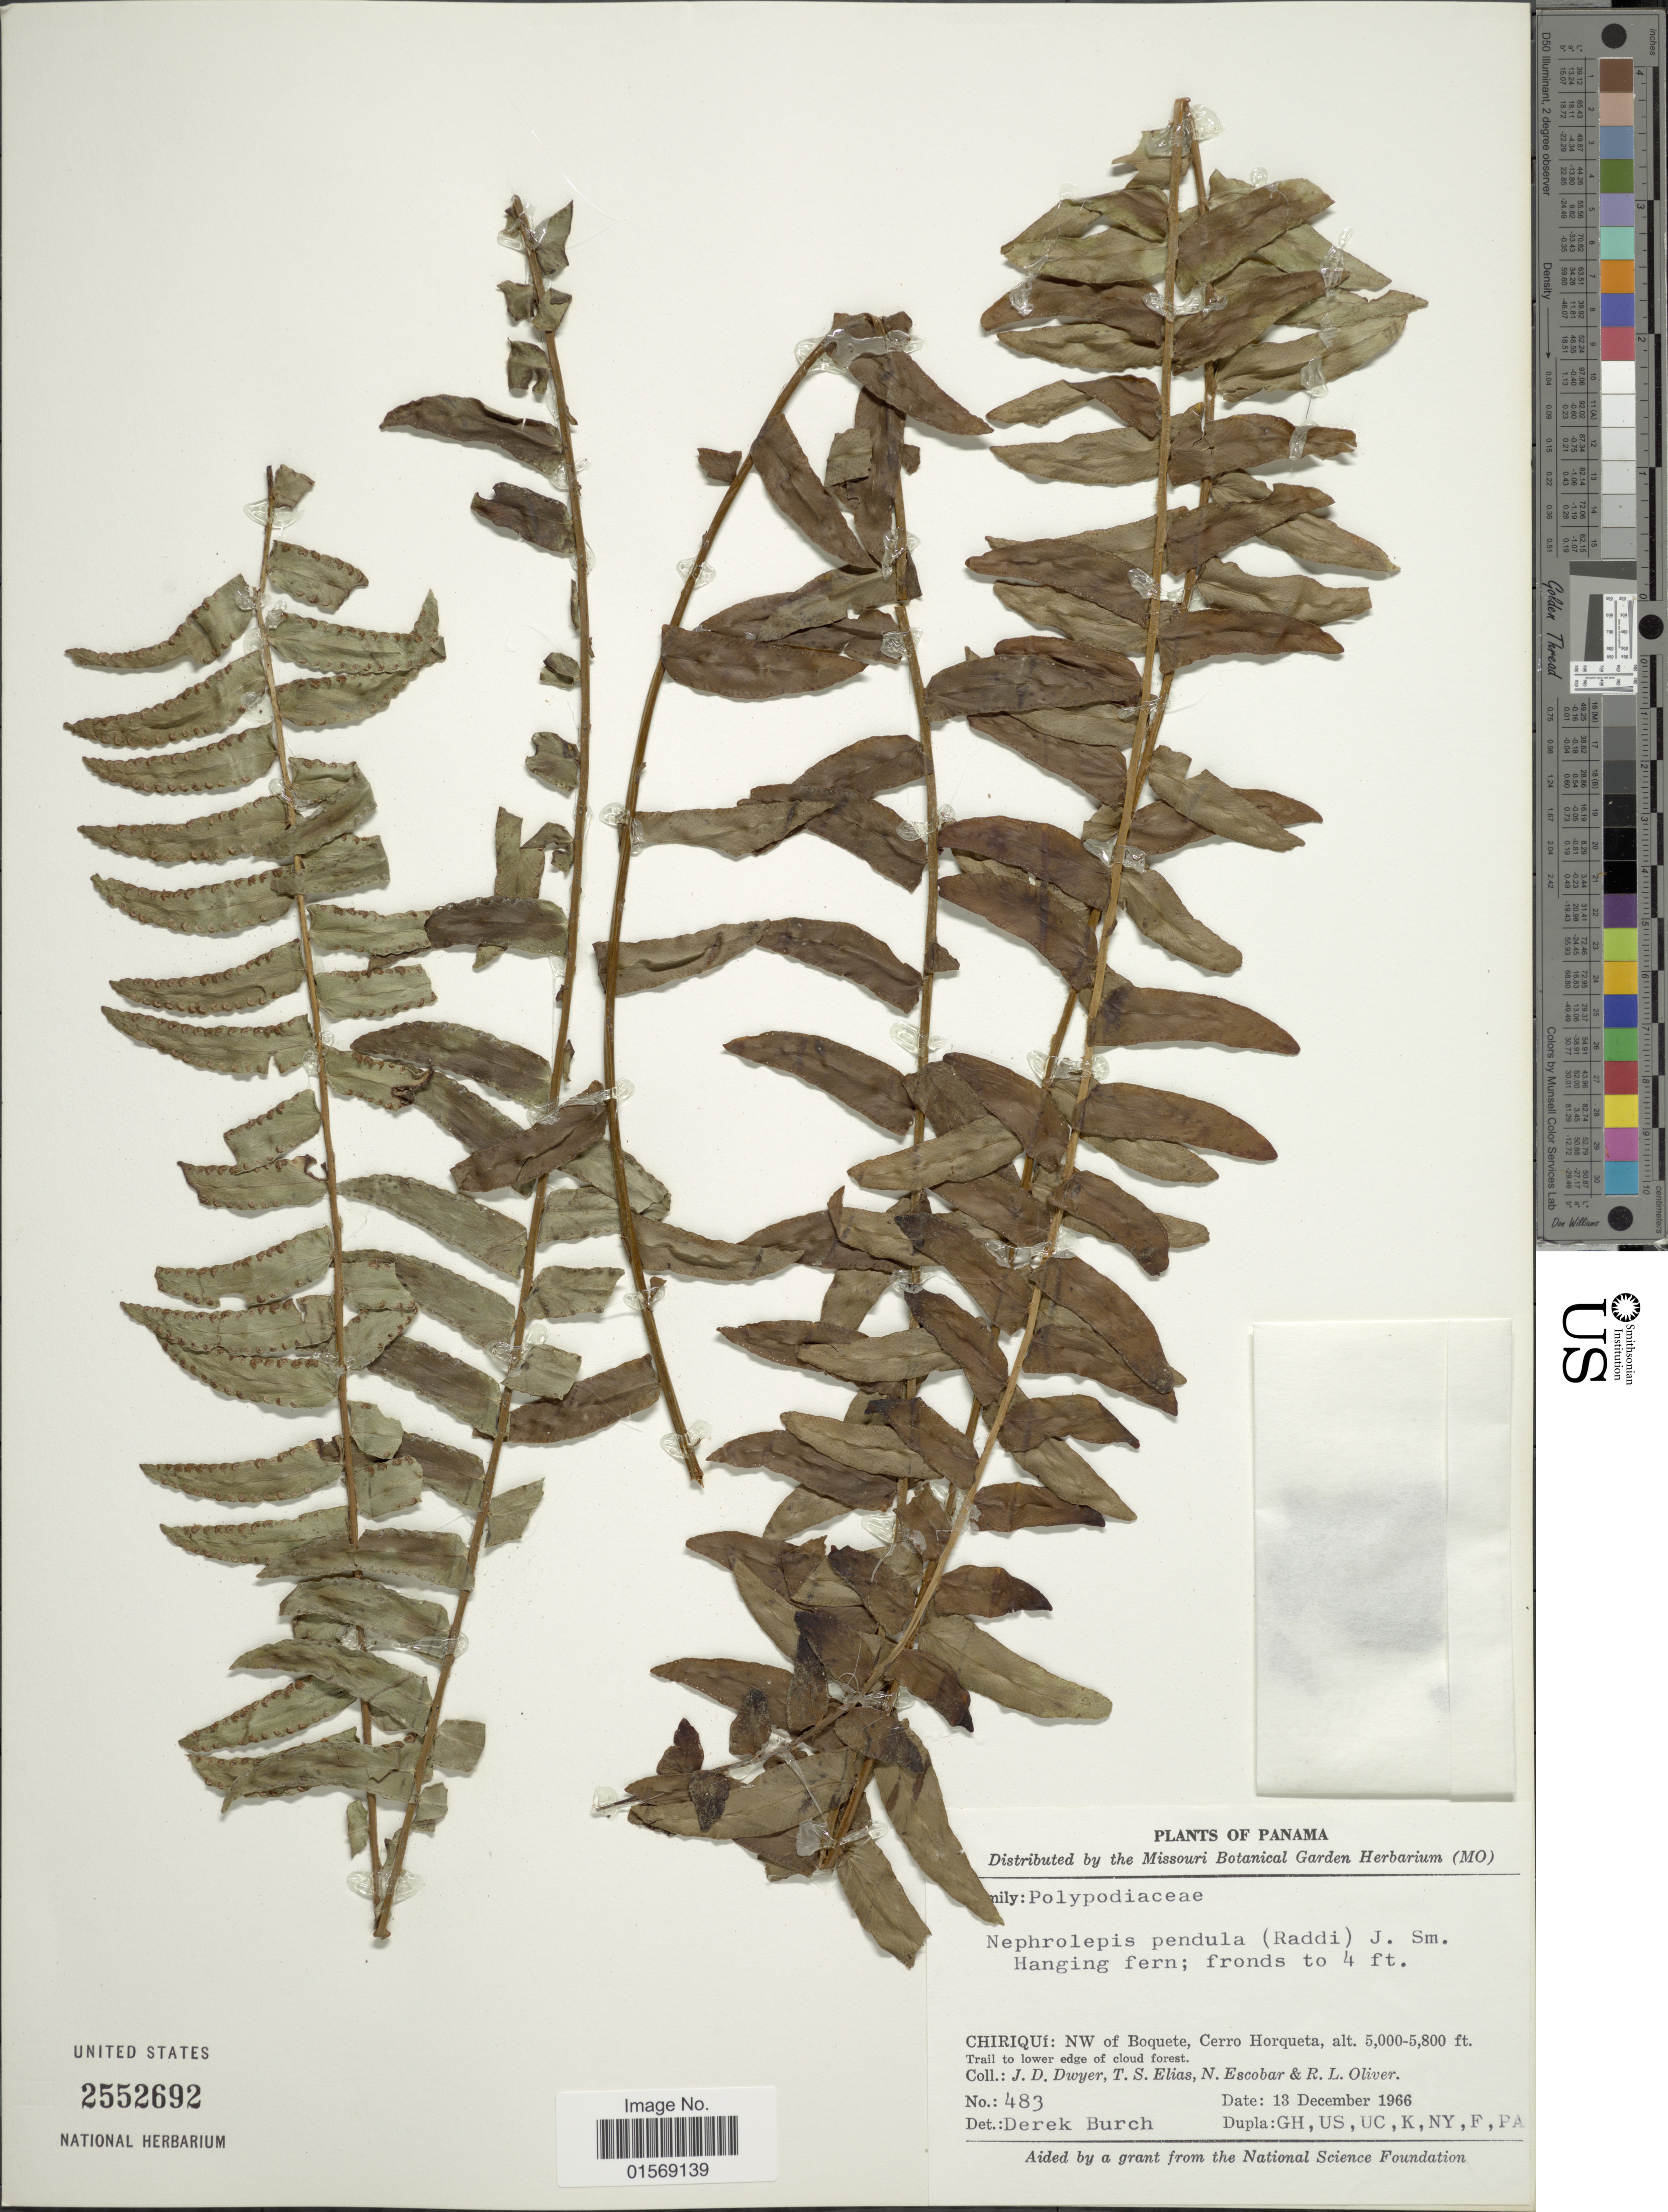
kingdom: Plantae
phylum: Tracheophyta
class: Polypodiopsida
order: Polypodiales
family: Nephrolepidaceae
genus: Nephrolepis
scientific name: Nephrolepis pendula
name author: (Raddi) J. Sm.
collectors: J. D. Dwyer, T. S. Elias, N. Escobar & R. Oliver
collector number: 483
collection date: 1966-12-13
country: Panama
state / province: Chiriqui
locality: Chiriqui: NW of Boquete, Cerro Horqueta. Trail to lower edge of cloud forest.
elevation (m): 1524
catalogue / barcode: US 2552692